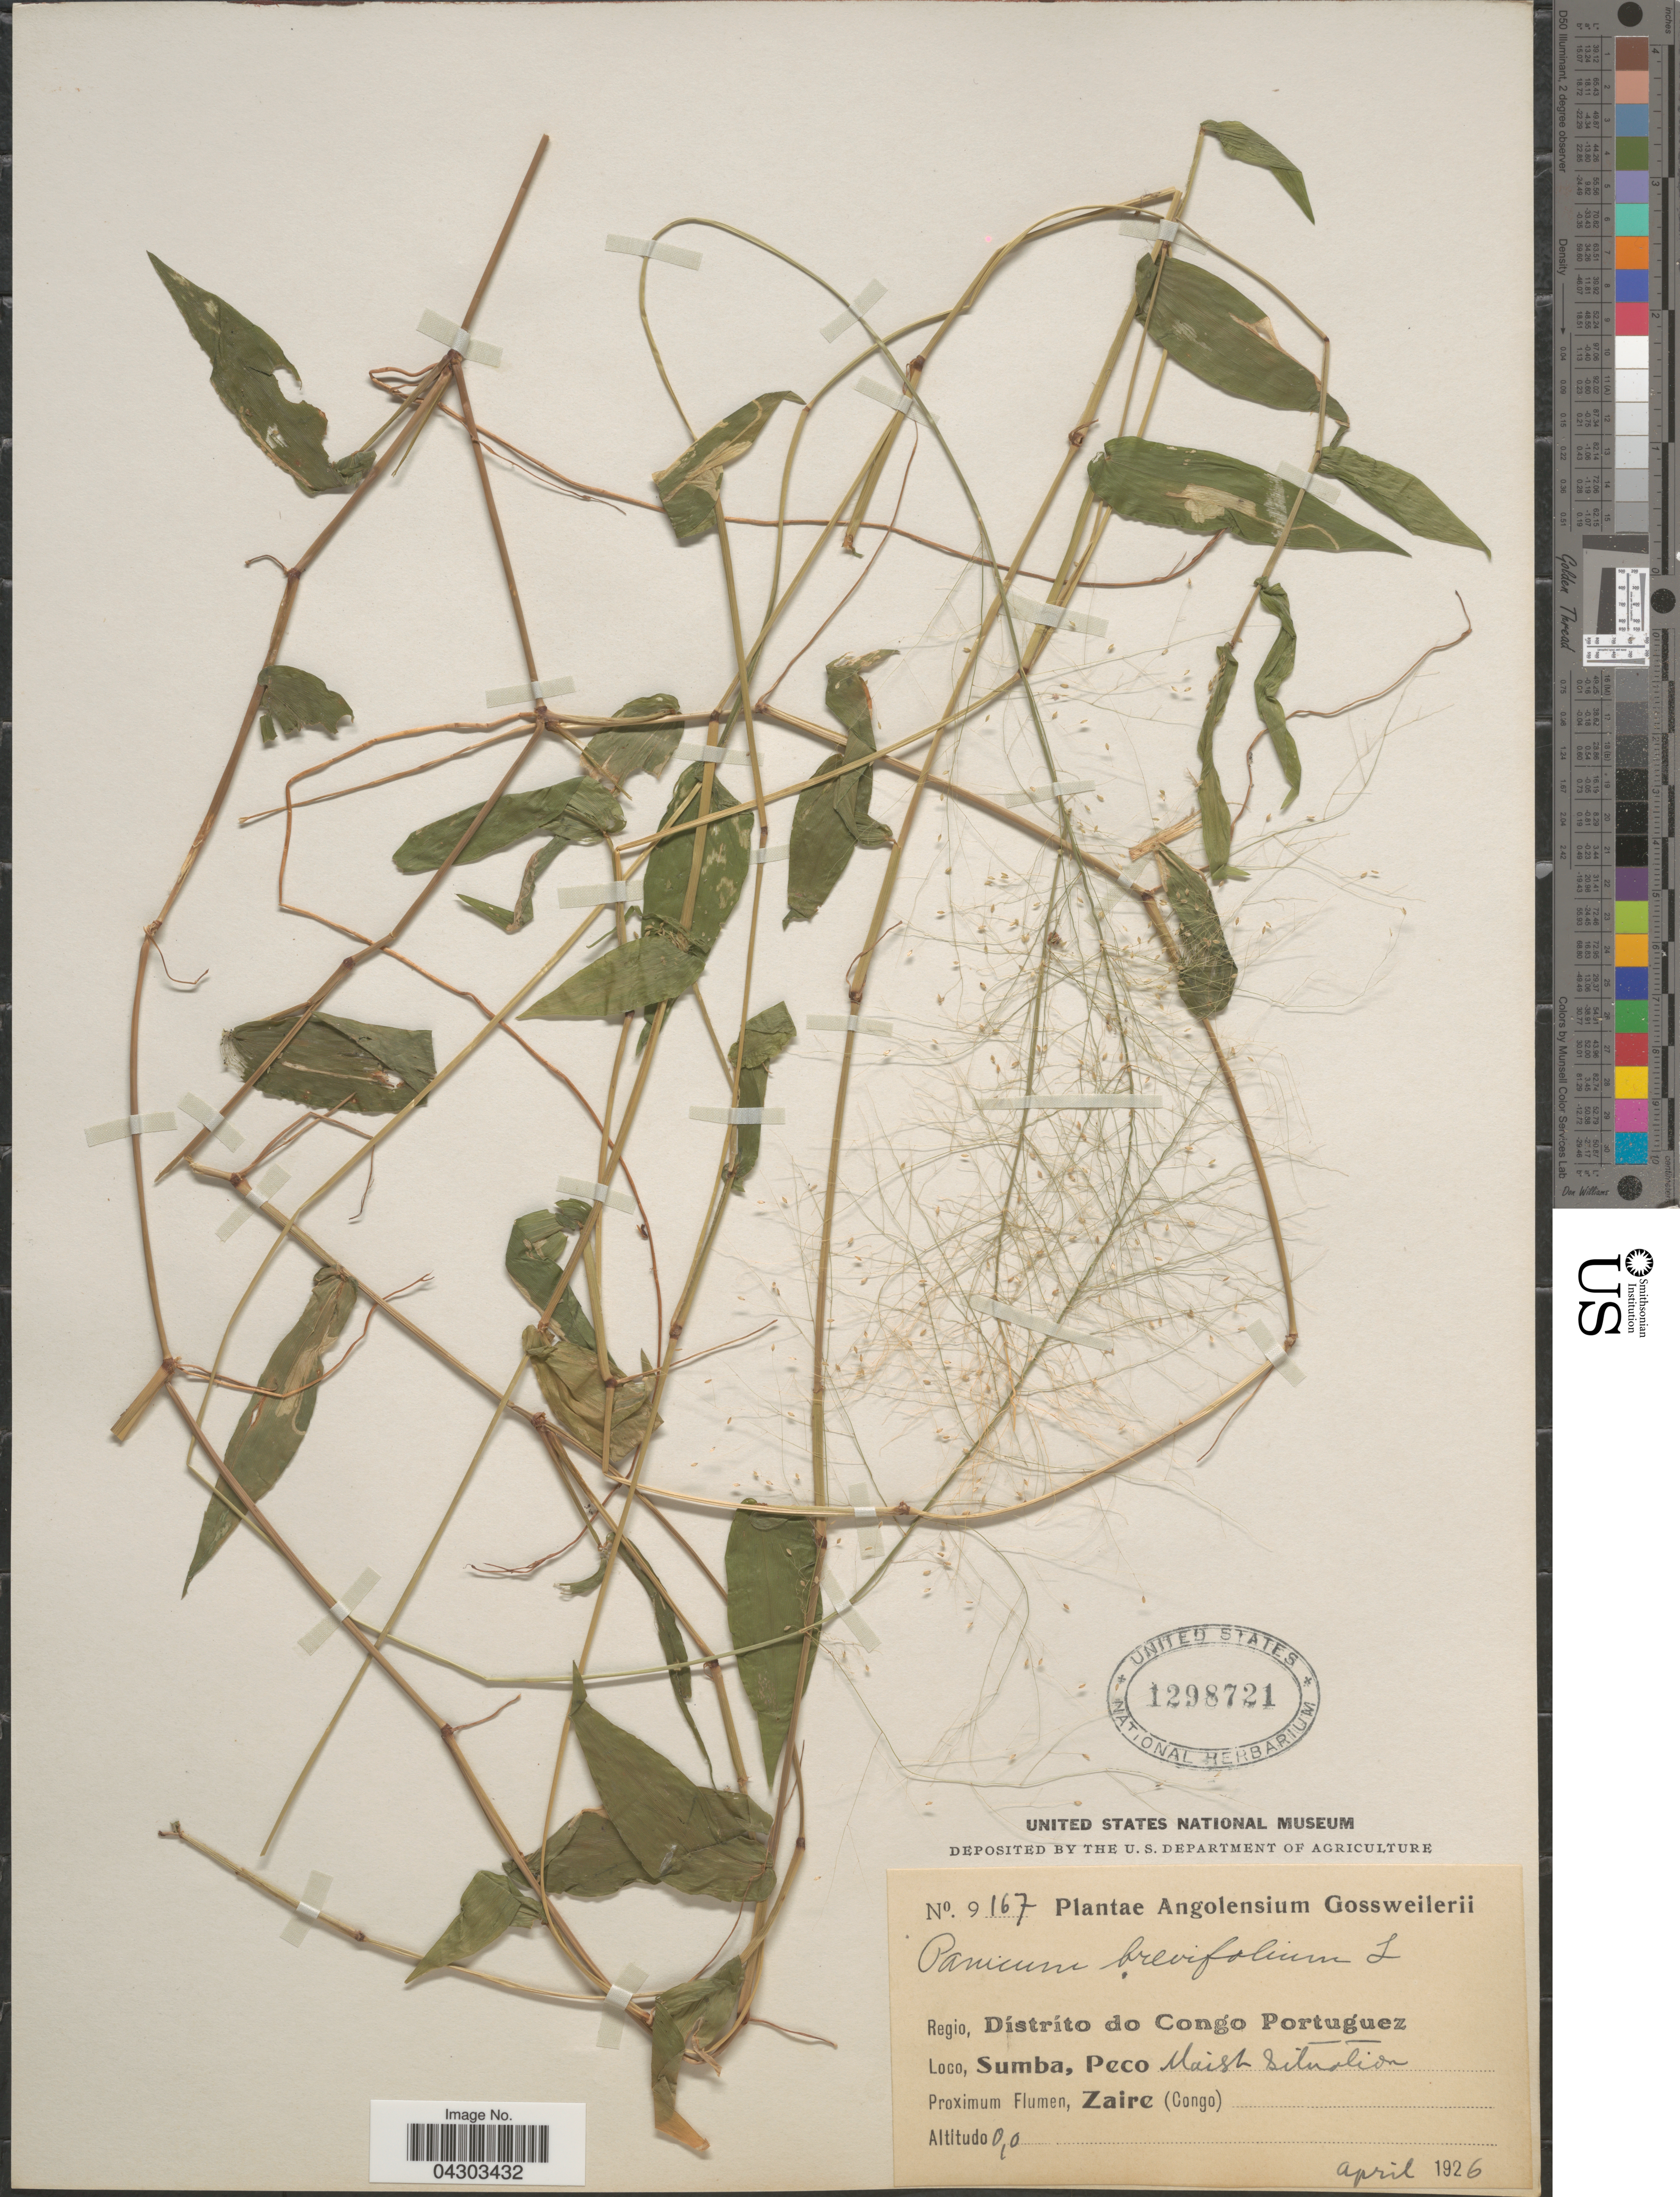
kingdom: Plantae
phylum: Tracheophyta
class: Liliopsida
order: Poales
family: Poaceae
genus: Panicum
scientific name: Panicum brevifolium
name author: L.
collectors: -. Gossweiler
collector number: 9167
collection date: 1926-04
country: Angola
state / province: Zaire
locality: Regio, Dístríto do Congo Portuguez. Sumba, Peco Moist Situation. Proximum Flumen, Zaire (Congo).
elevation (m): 0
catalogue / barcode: US 1298721